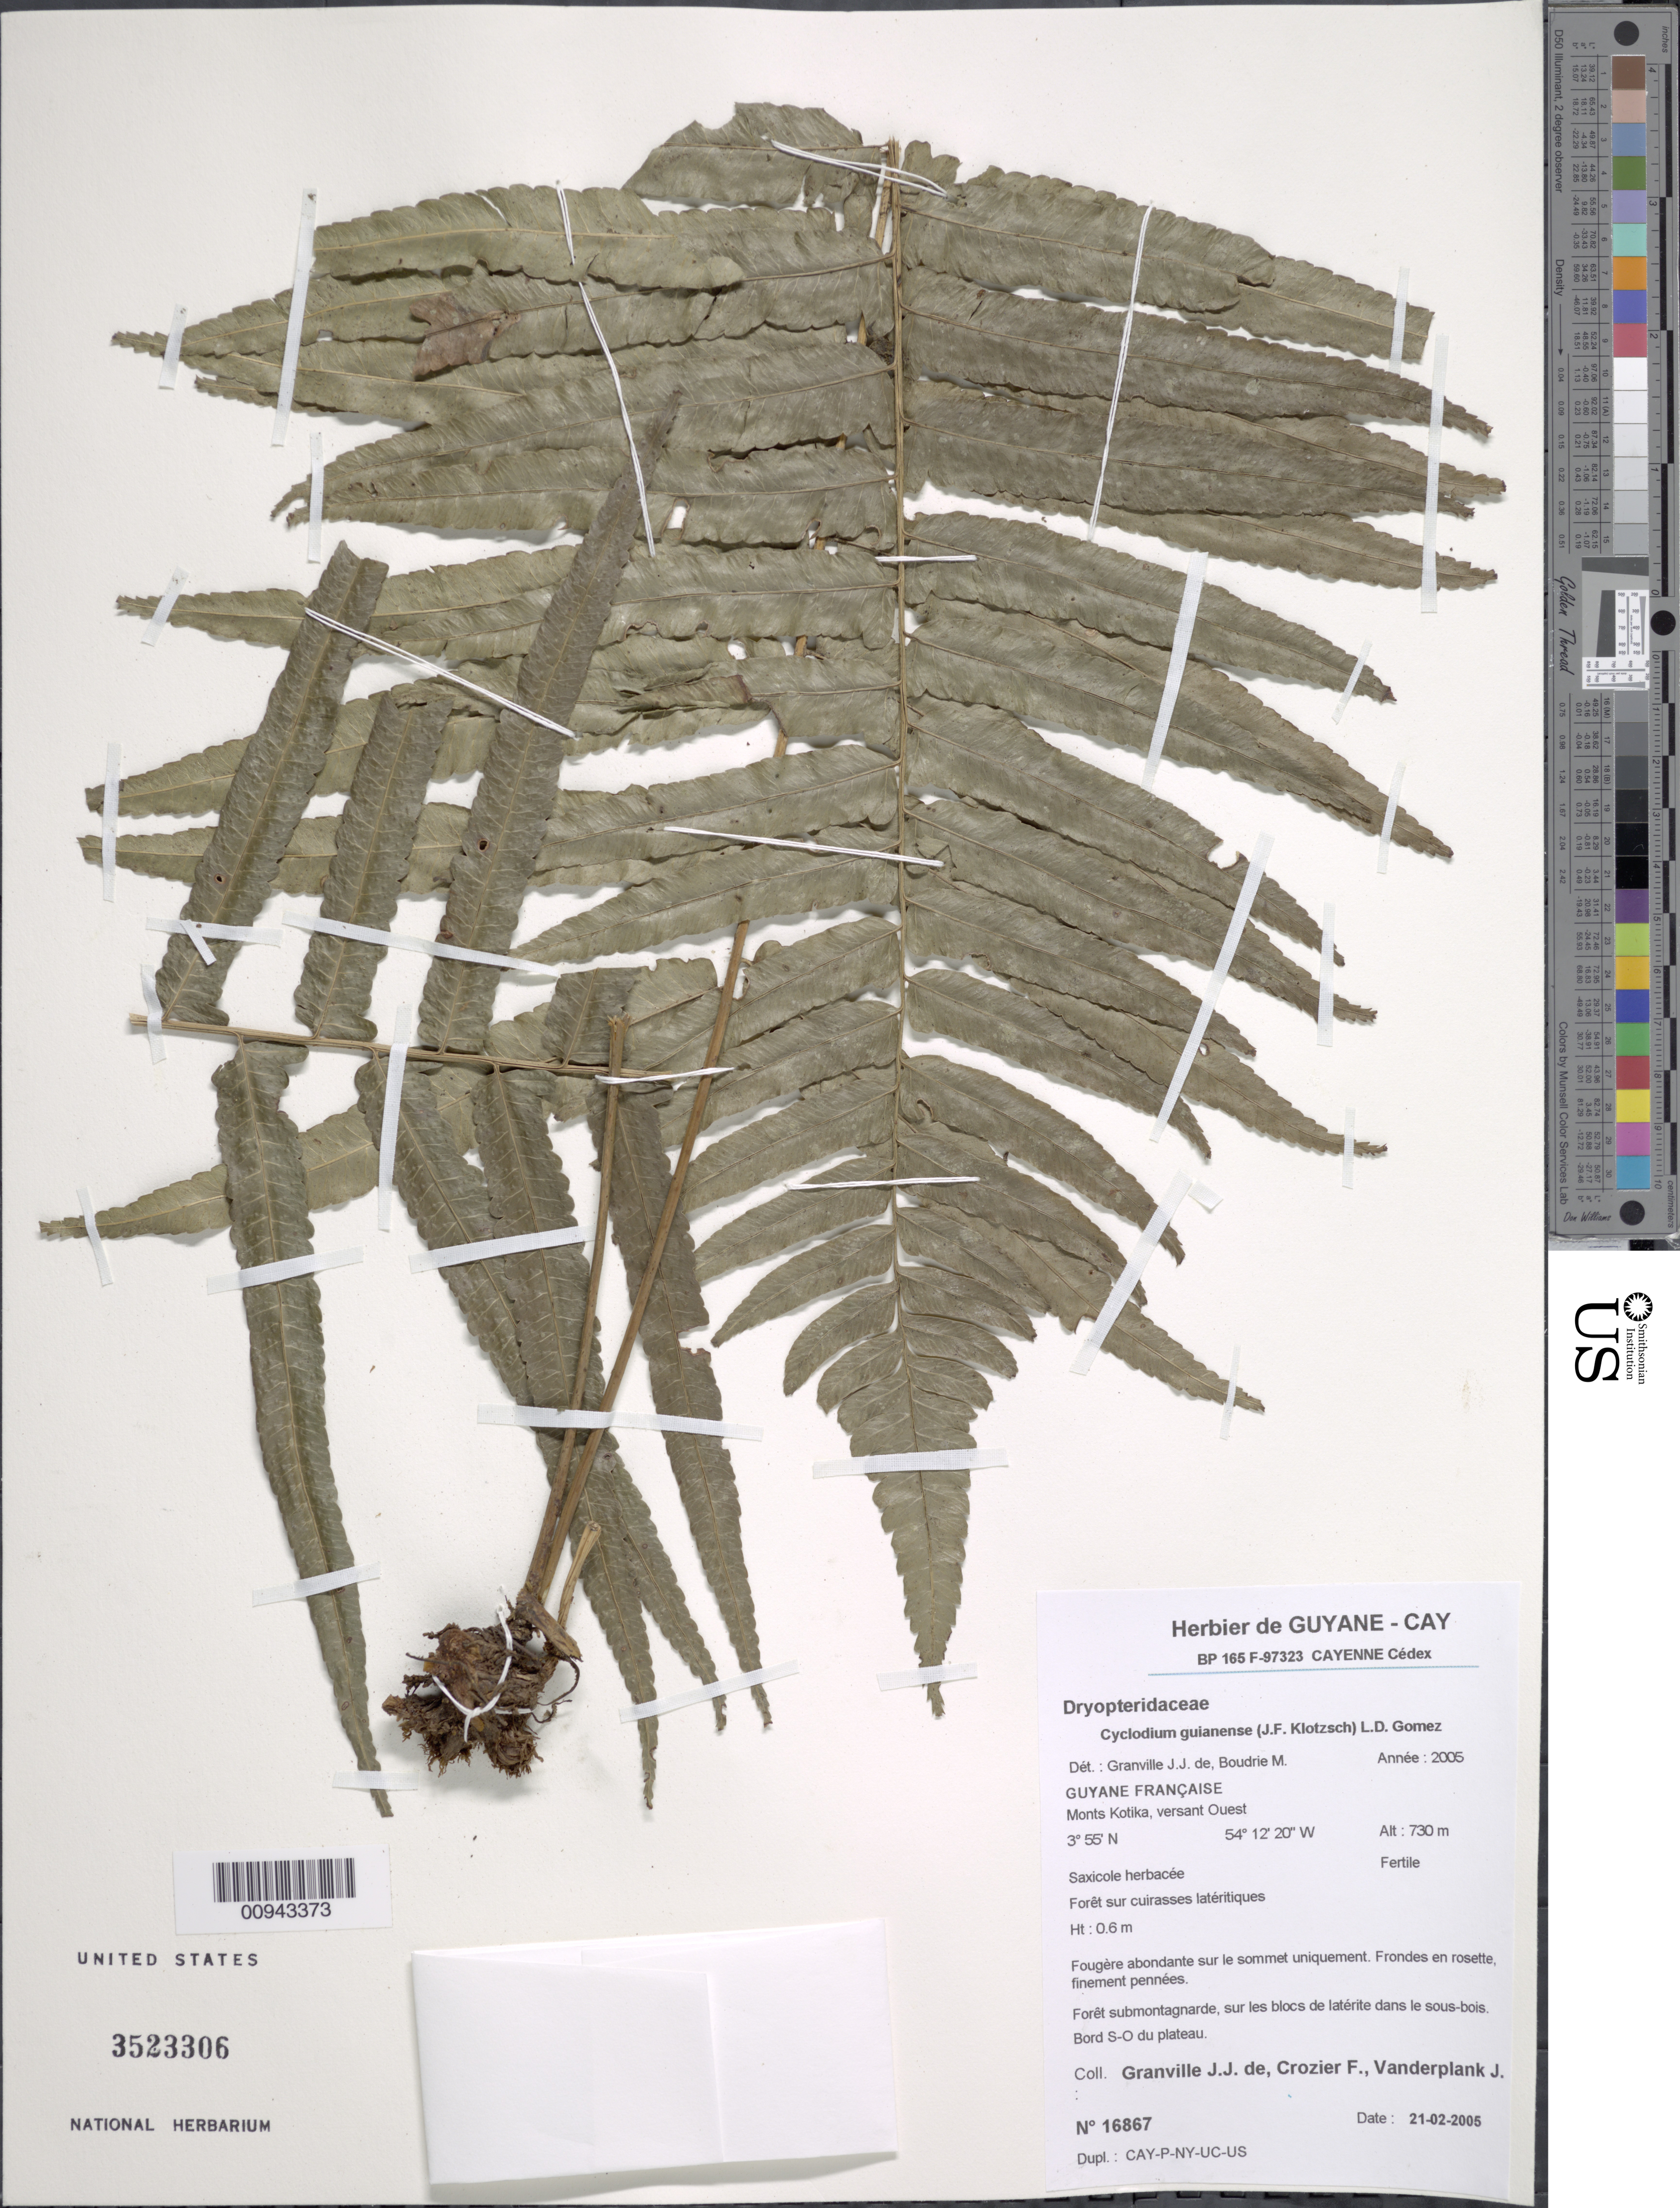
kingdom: Plantae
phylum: Tracheophyta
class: Polypodiopsida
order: Polypodiales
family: Dryopteridaceae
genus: Cyclodium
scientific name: Cyclodium guianense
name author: (Klotzsch) van der Werff ex L.D. Gómez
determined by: Granville, J. J.; Boudrie, M.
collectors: J.-J. de Granville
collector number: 16867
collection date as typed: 21-Feb-05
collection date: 2005-02-21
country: French Guiana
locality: Monts Kotika, verdsant Ouest. Bord SO du plateau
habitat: Foret sur cuirasses lateritiques. Foret submontagnarde, sur les blocs de laterite dans le sous-bois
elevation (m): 730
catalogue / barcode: US 3523306